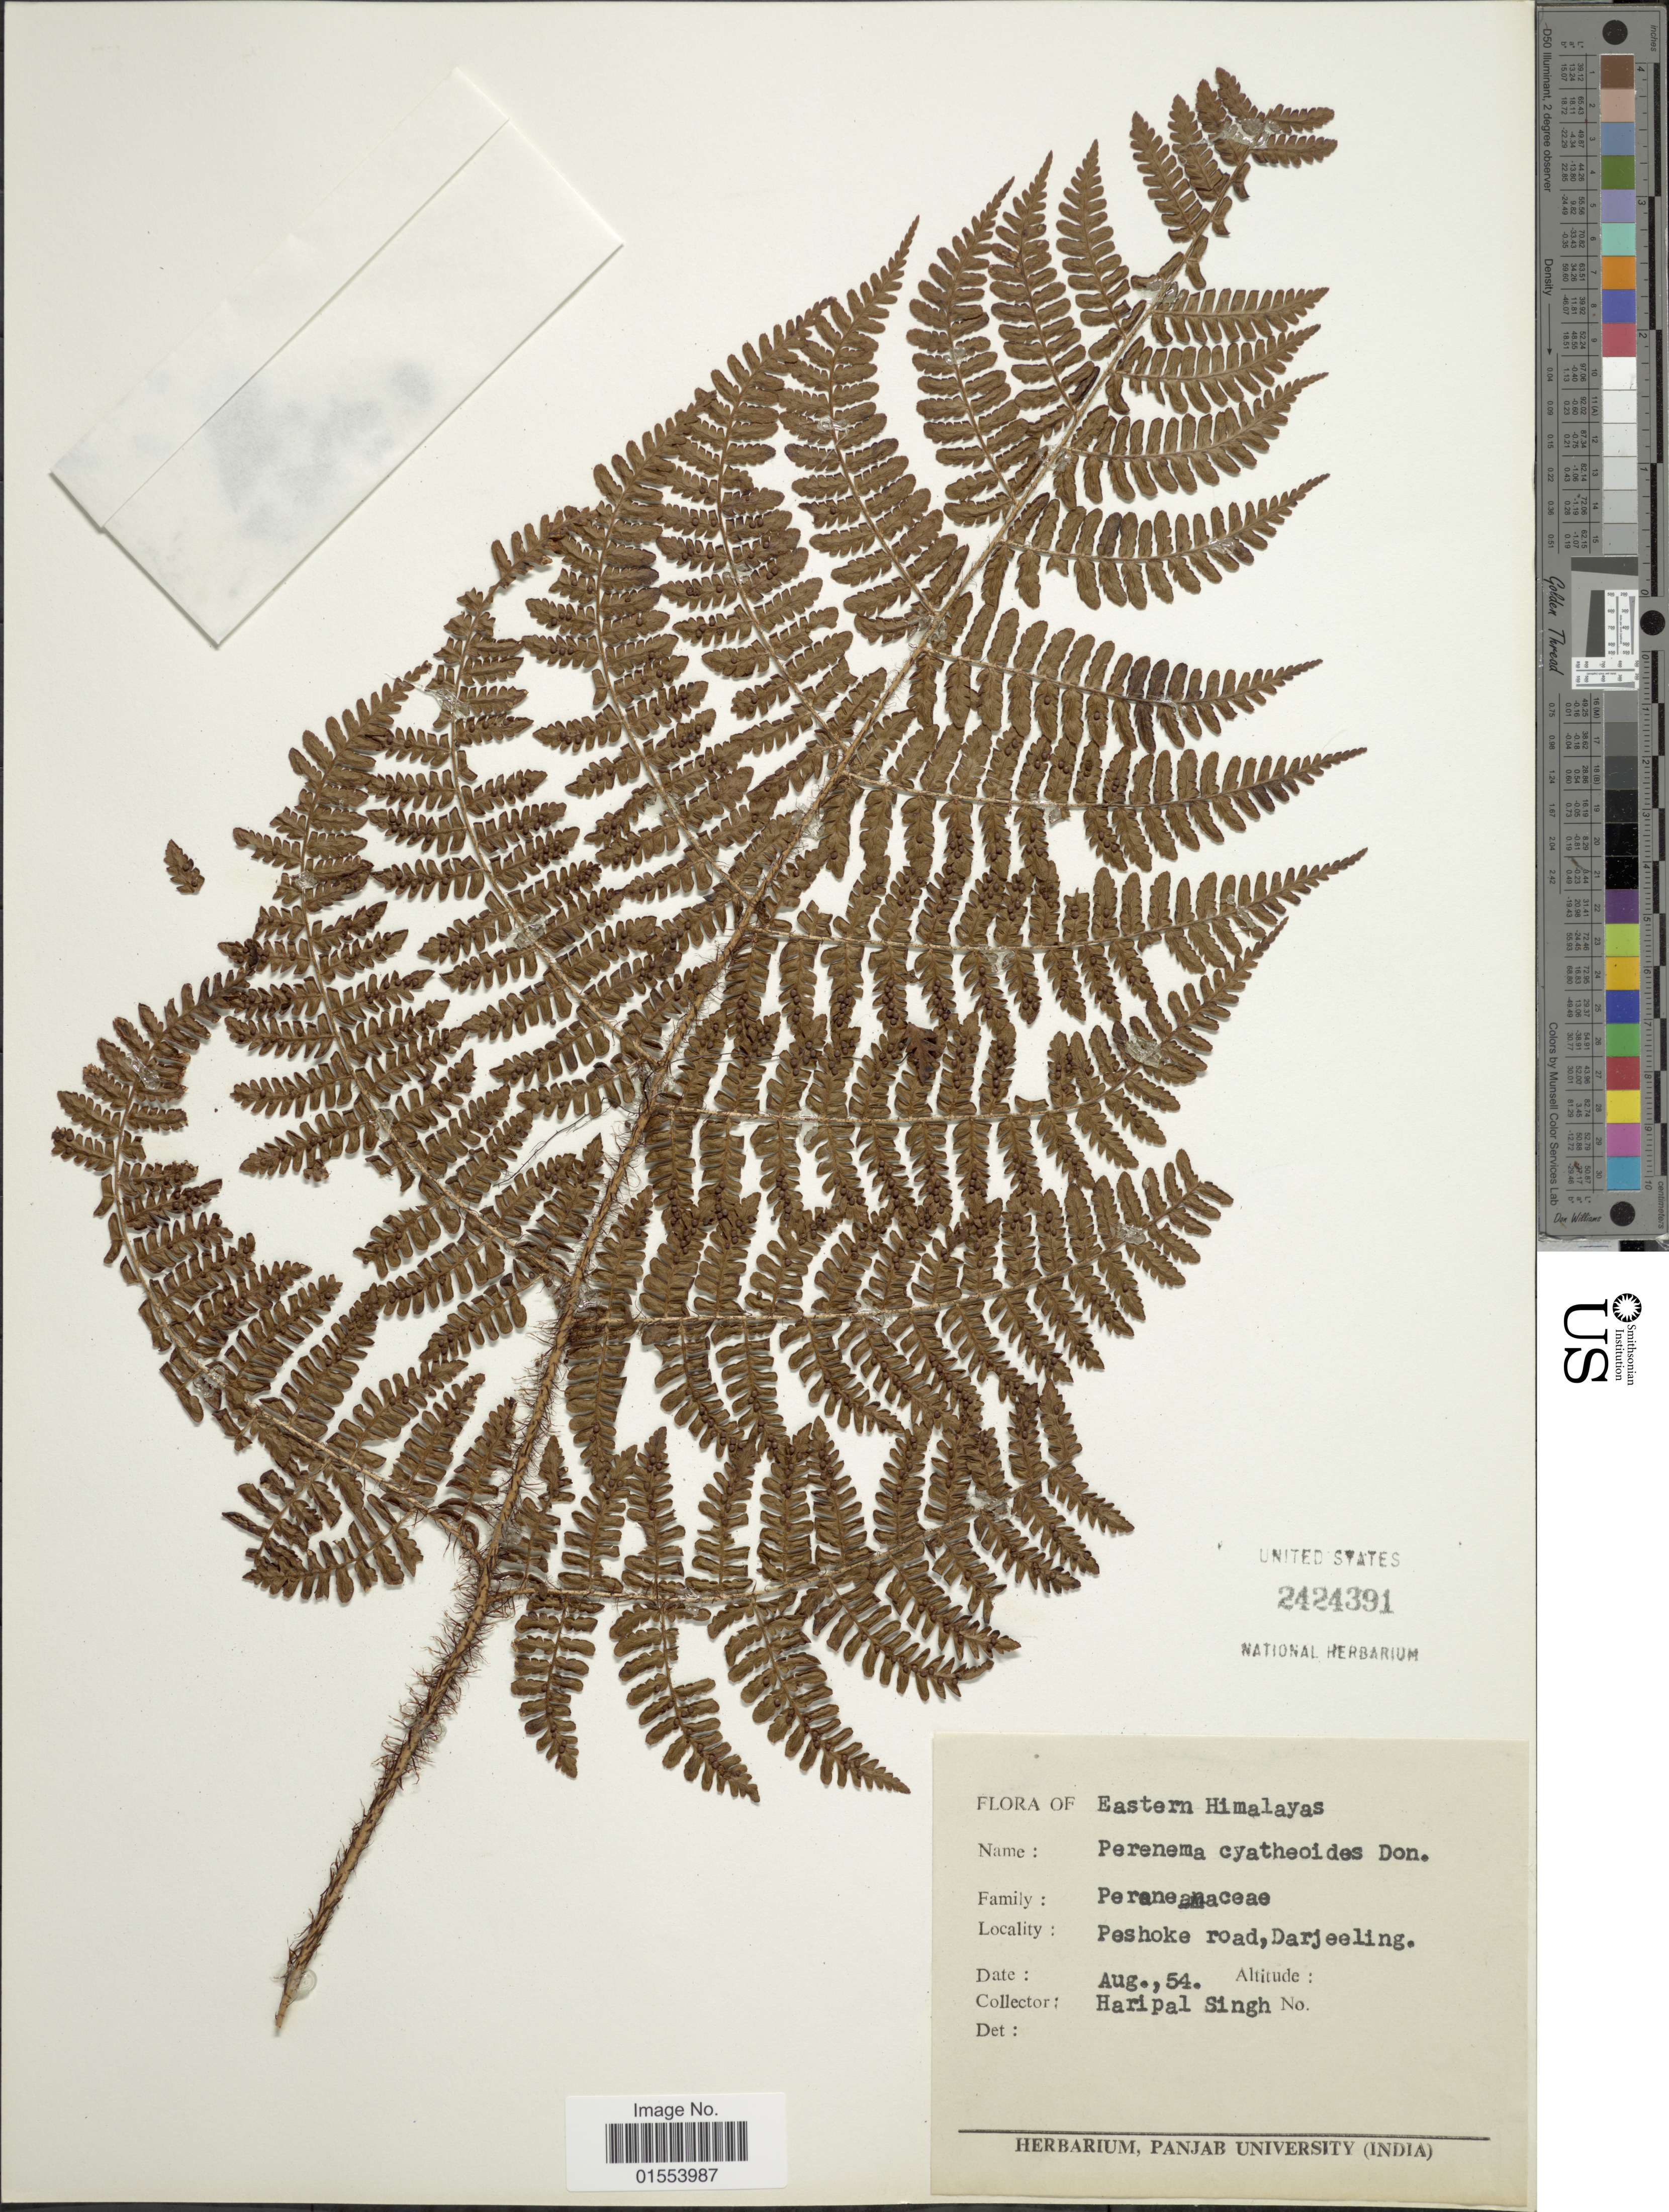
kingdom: Plantae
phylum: Tracheophyta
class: Polypodiopsida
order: Polypodiales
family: Dryopteridaceae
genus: Dryopteris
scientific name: Dryopteris cyatheoides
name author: (Kaulf.) Kuntze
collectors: H. Singh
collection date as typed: Transcribed d/m/y: /8/54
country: India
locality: Eastern Himalayas, Peshoke road, Darjeeling.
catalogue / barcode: US 2424391